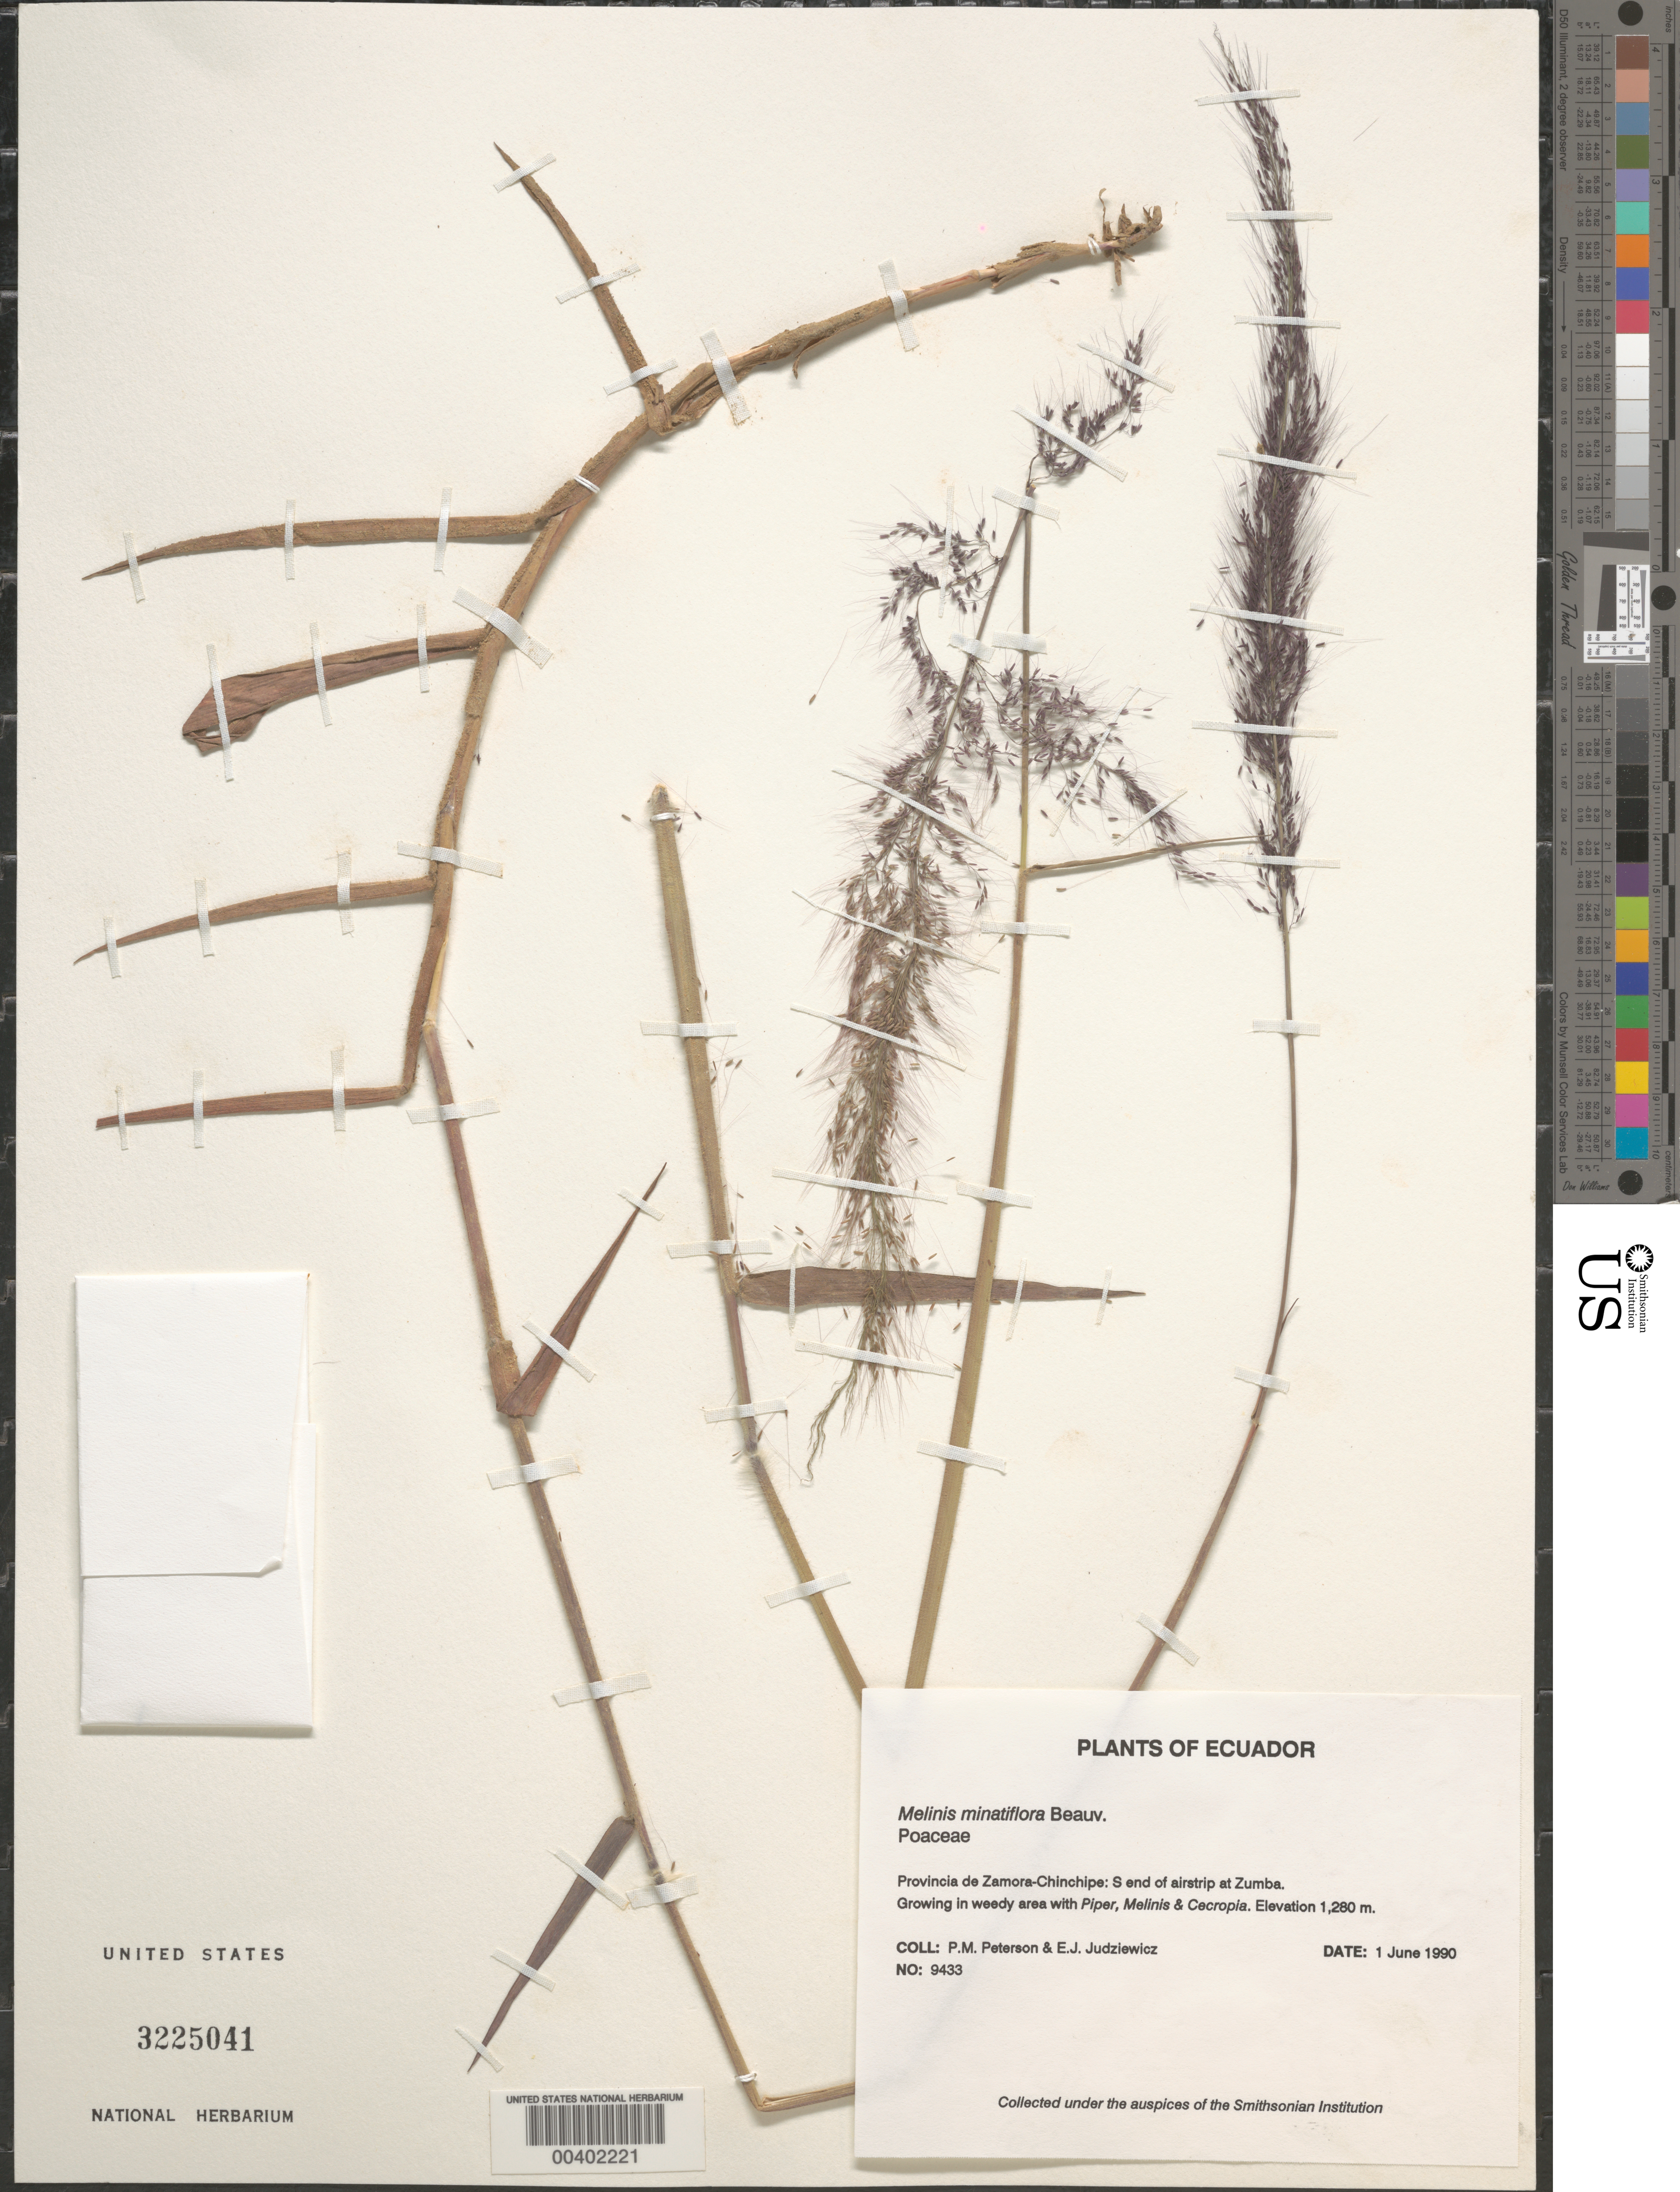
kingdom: Plantae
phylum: Tracheophyta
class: Liliopsida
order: Poales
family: Poaceae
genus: Melinis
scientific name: Melinis minutiflora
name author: P. Beauv.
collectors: P. M. Peterson & E. J. Judziewicz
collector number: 09433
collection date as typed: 01 Jun 1990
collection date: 1990-06-01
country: Ecuador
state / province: Zamora-Chinchipe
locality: S end of airstrip at Zumba.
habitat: Growing in weedy area with Piper, Melinis & Cecropia.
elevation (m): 1280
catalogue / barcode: US 3225041